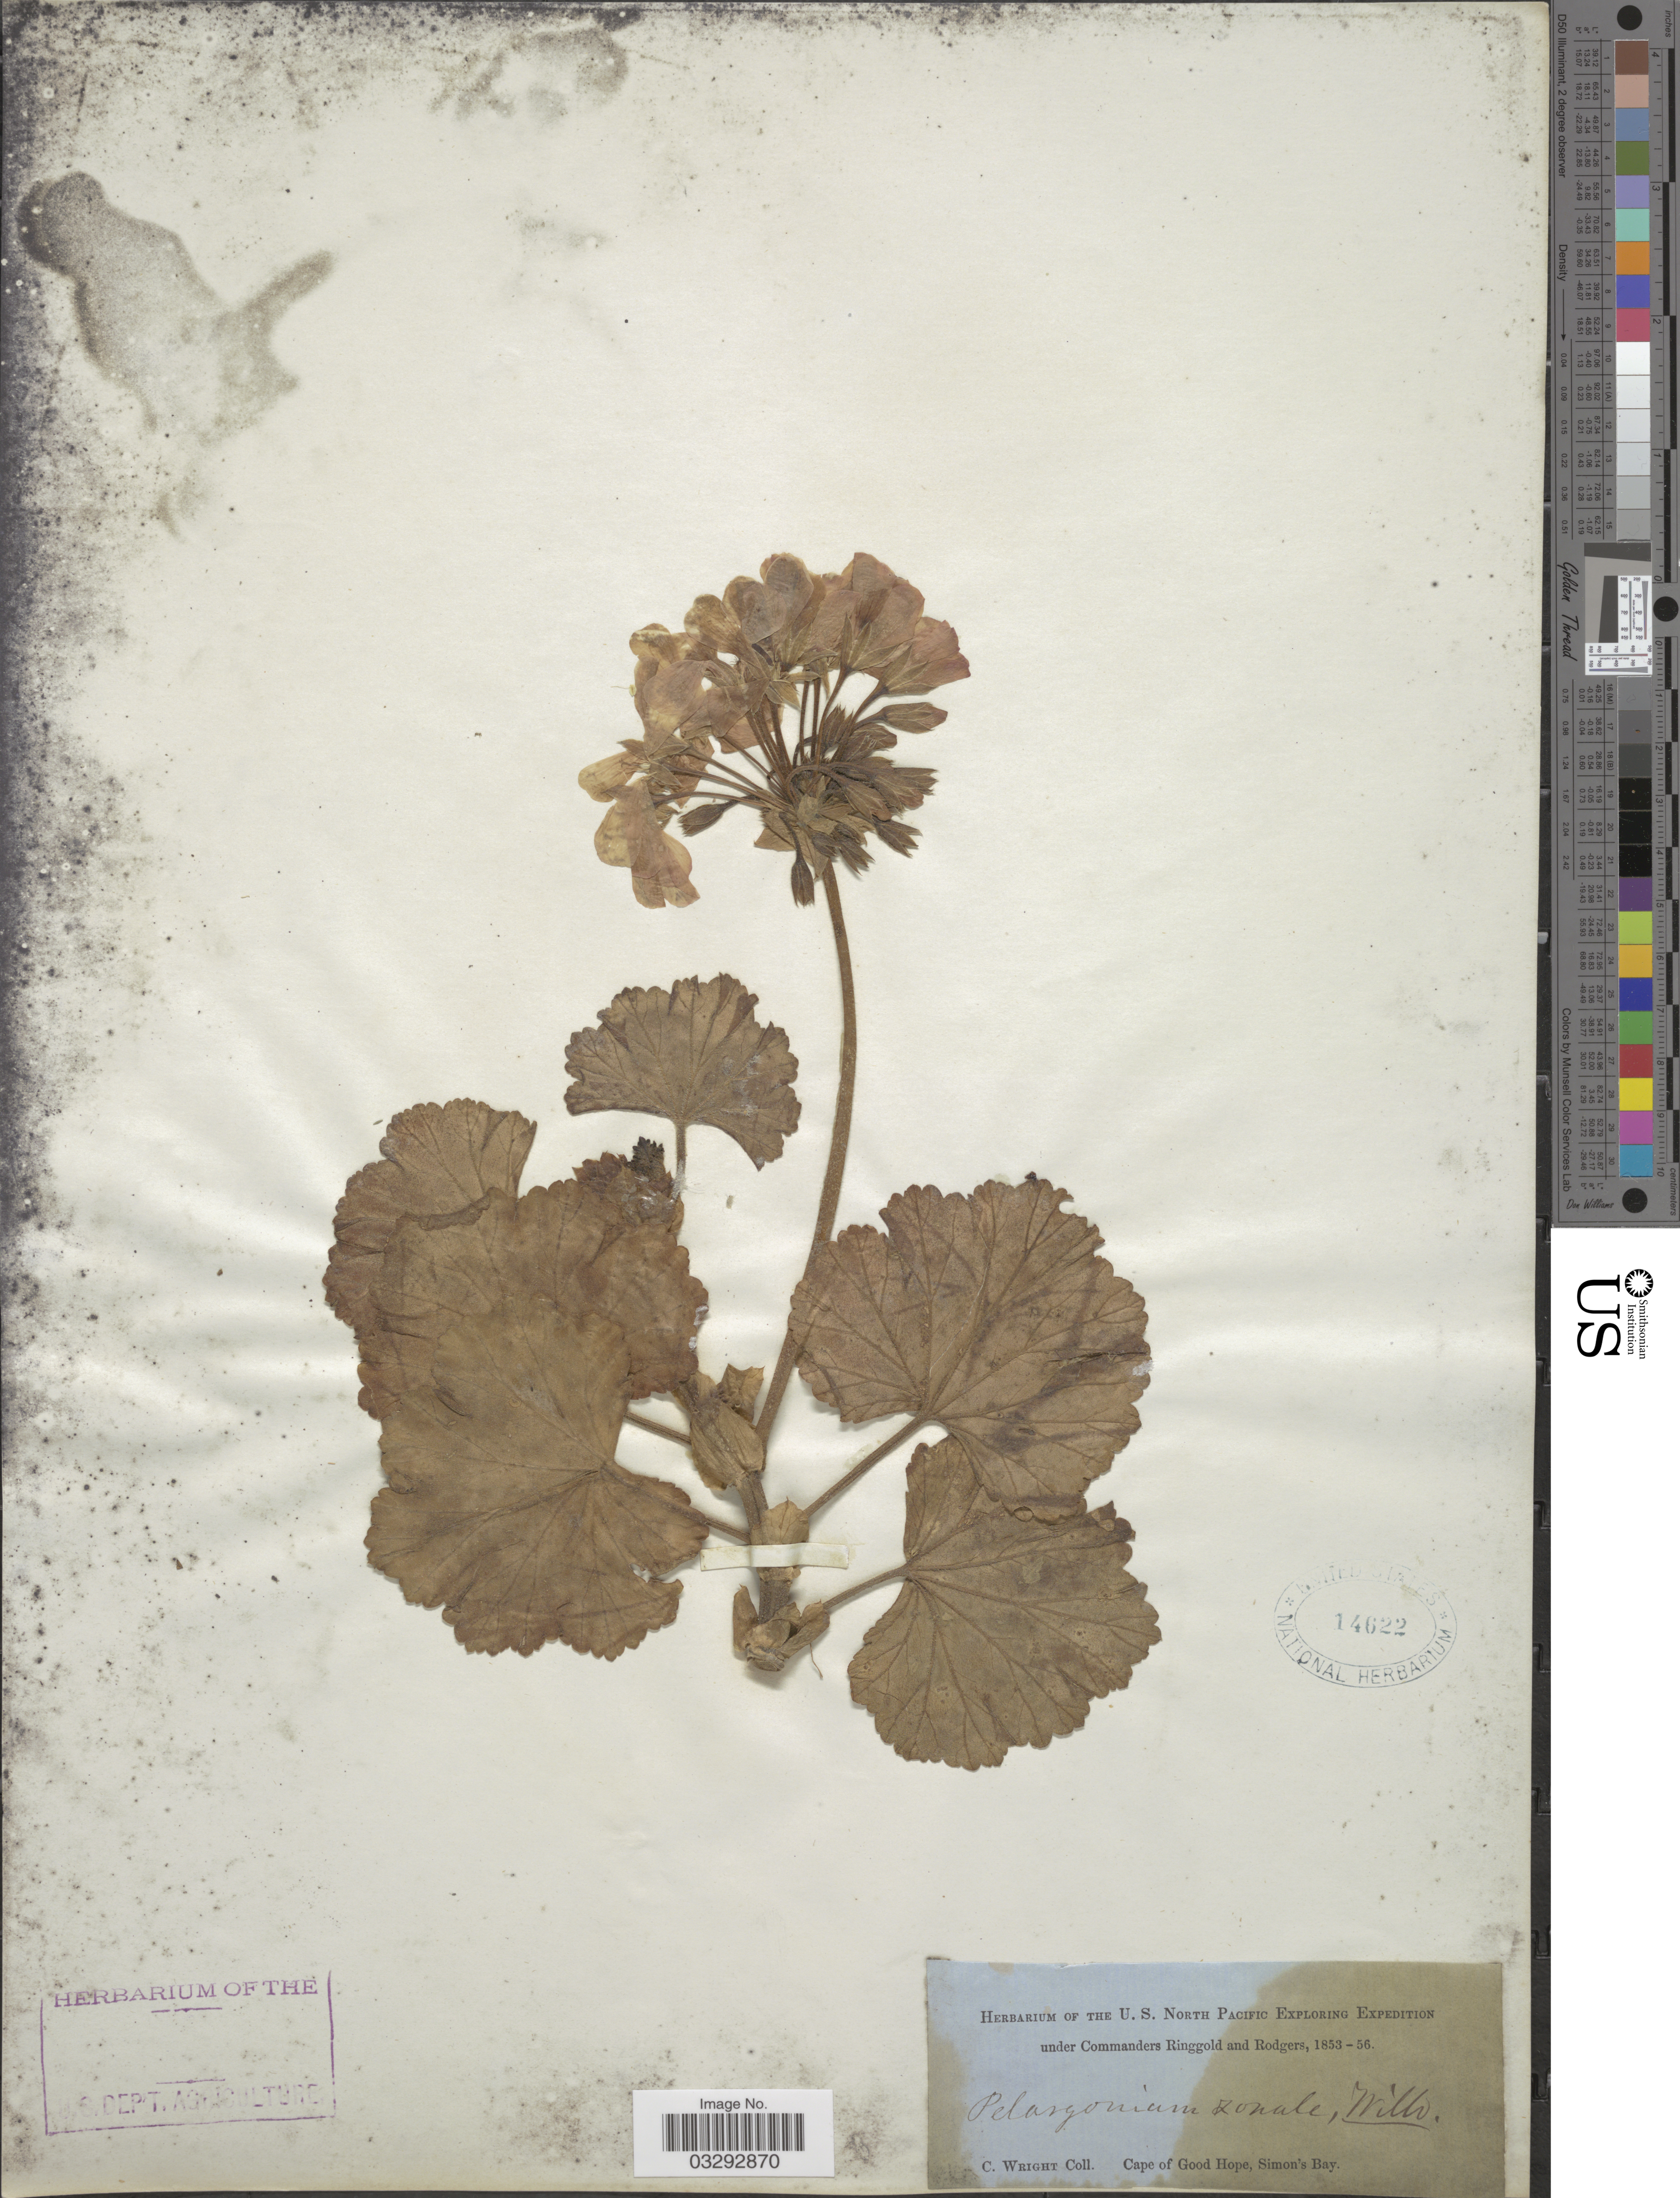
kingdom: Plantae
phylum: Tracheophyta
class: Magnoliopsida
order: Geraniales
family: Geraniaceae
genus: Pelargonium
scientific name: Pelargonium zonale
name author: (L.) L'Hér.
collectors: C. Wright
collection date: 1853/1856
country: South Africa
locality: Cape of Good Hope, Simon's Bay.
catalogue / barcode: US 14622